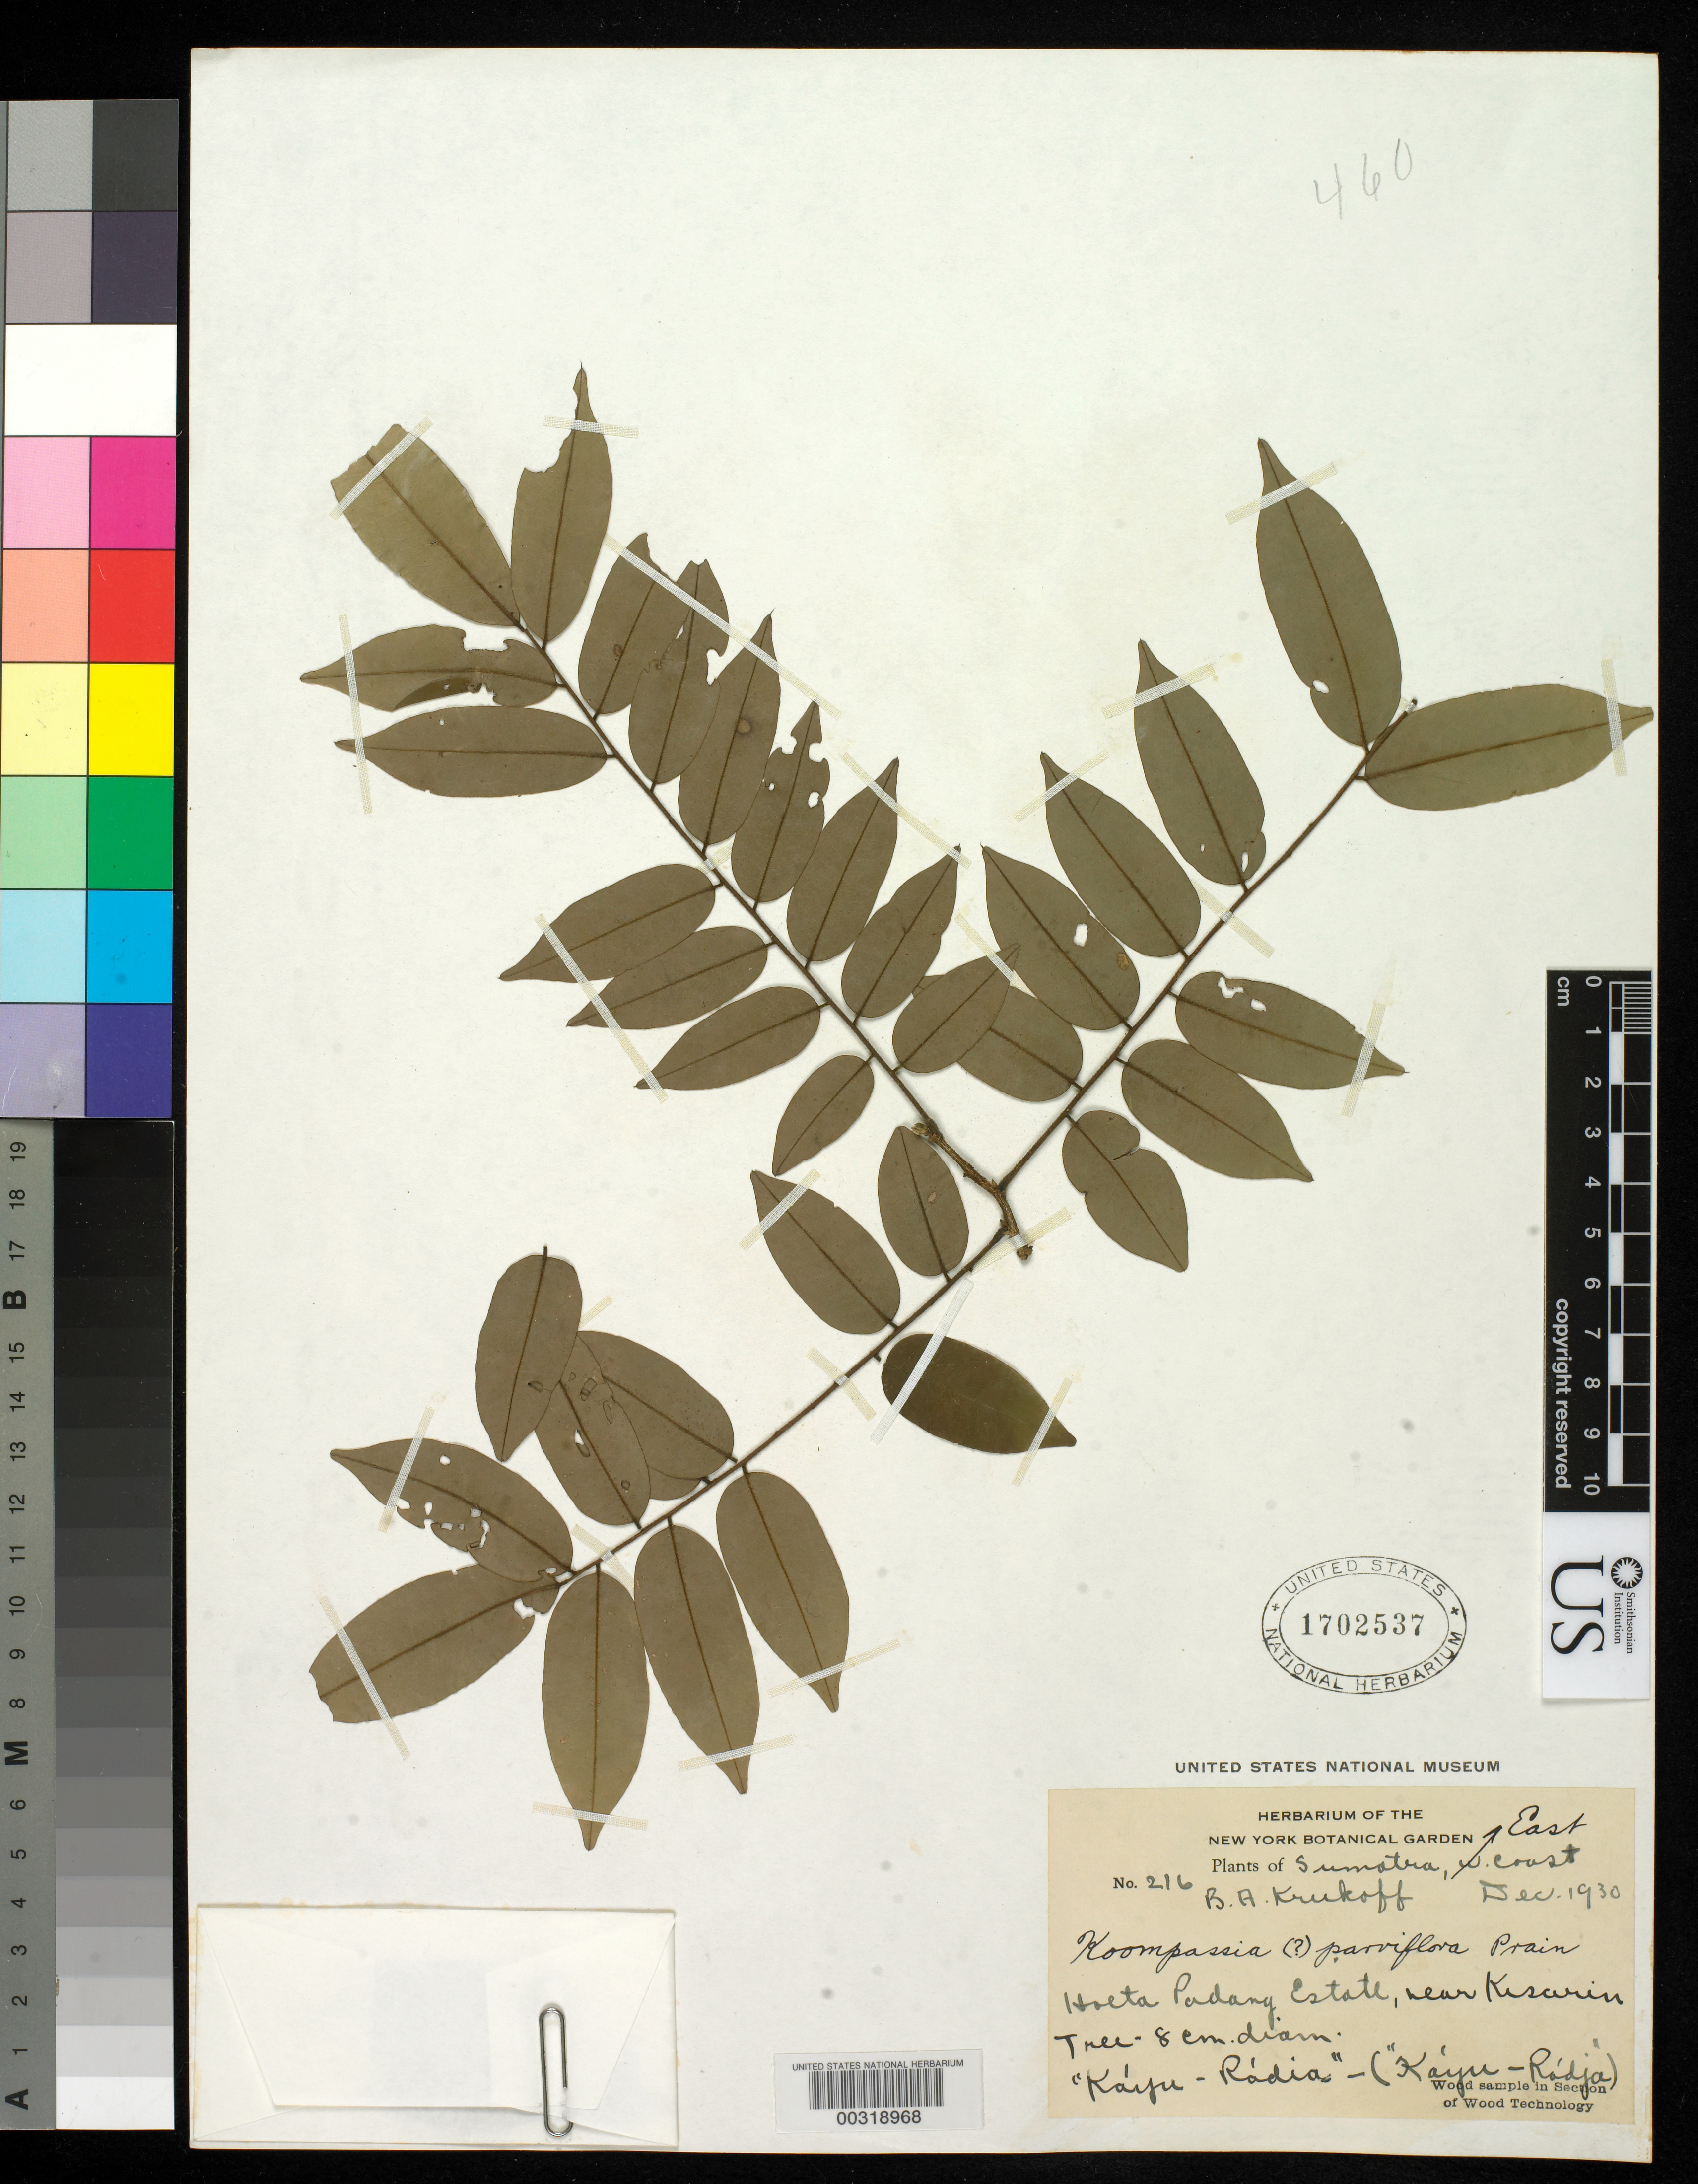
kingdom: Plantae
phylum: Tracheophyta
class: Magnoliopsida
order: Fabales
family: Fabaceae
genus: Koompassia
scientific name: Koompassia parvifolia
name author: Prain ex Ridl.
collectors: B. A. Krukoff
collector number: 216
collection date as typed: Dec 1930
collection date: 1930-12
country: Indonesia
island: Sumatra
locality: East sumatra; hoeta padang estate, near kisarin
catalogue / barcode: US 1702537